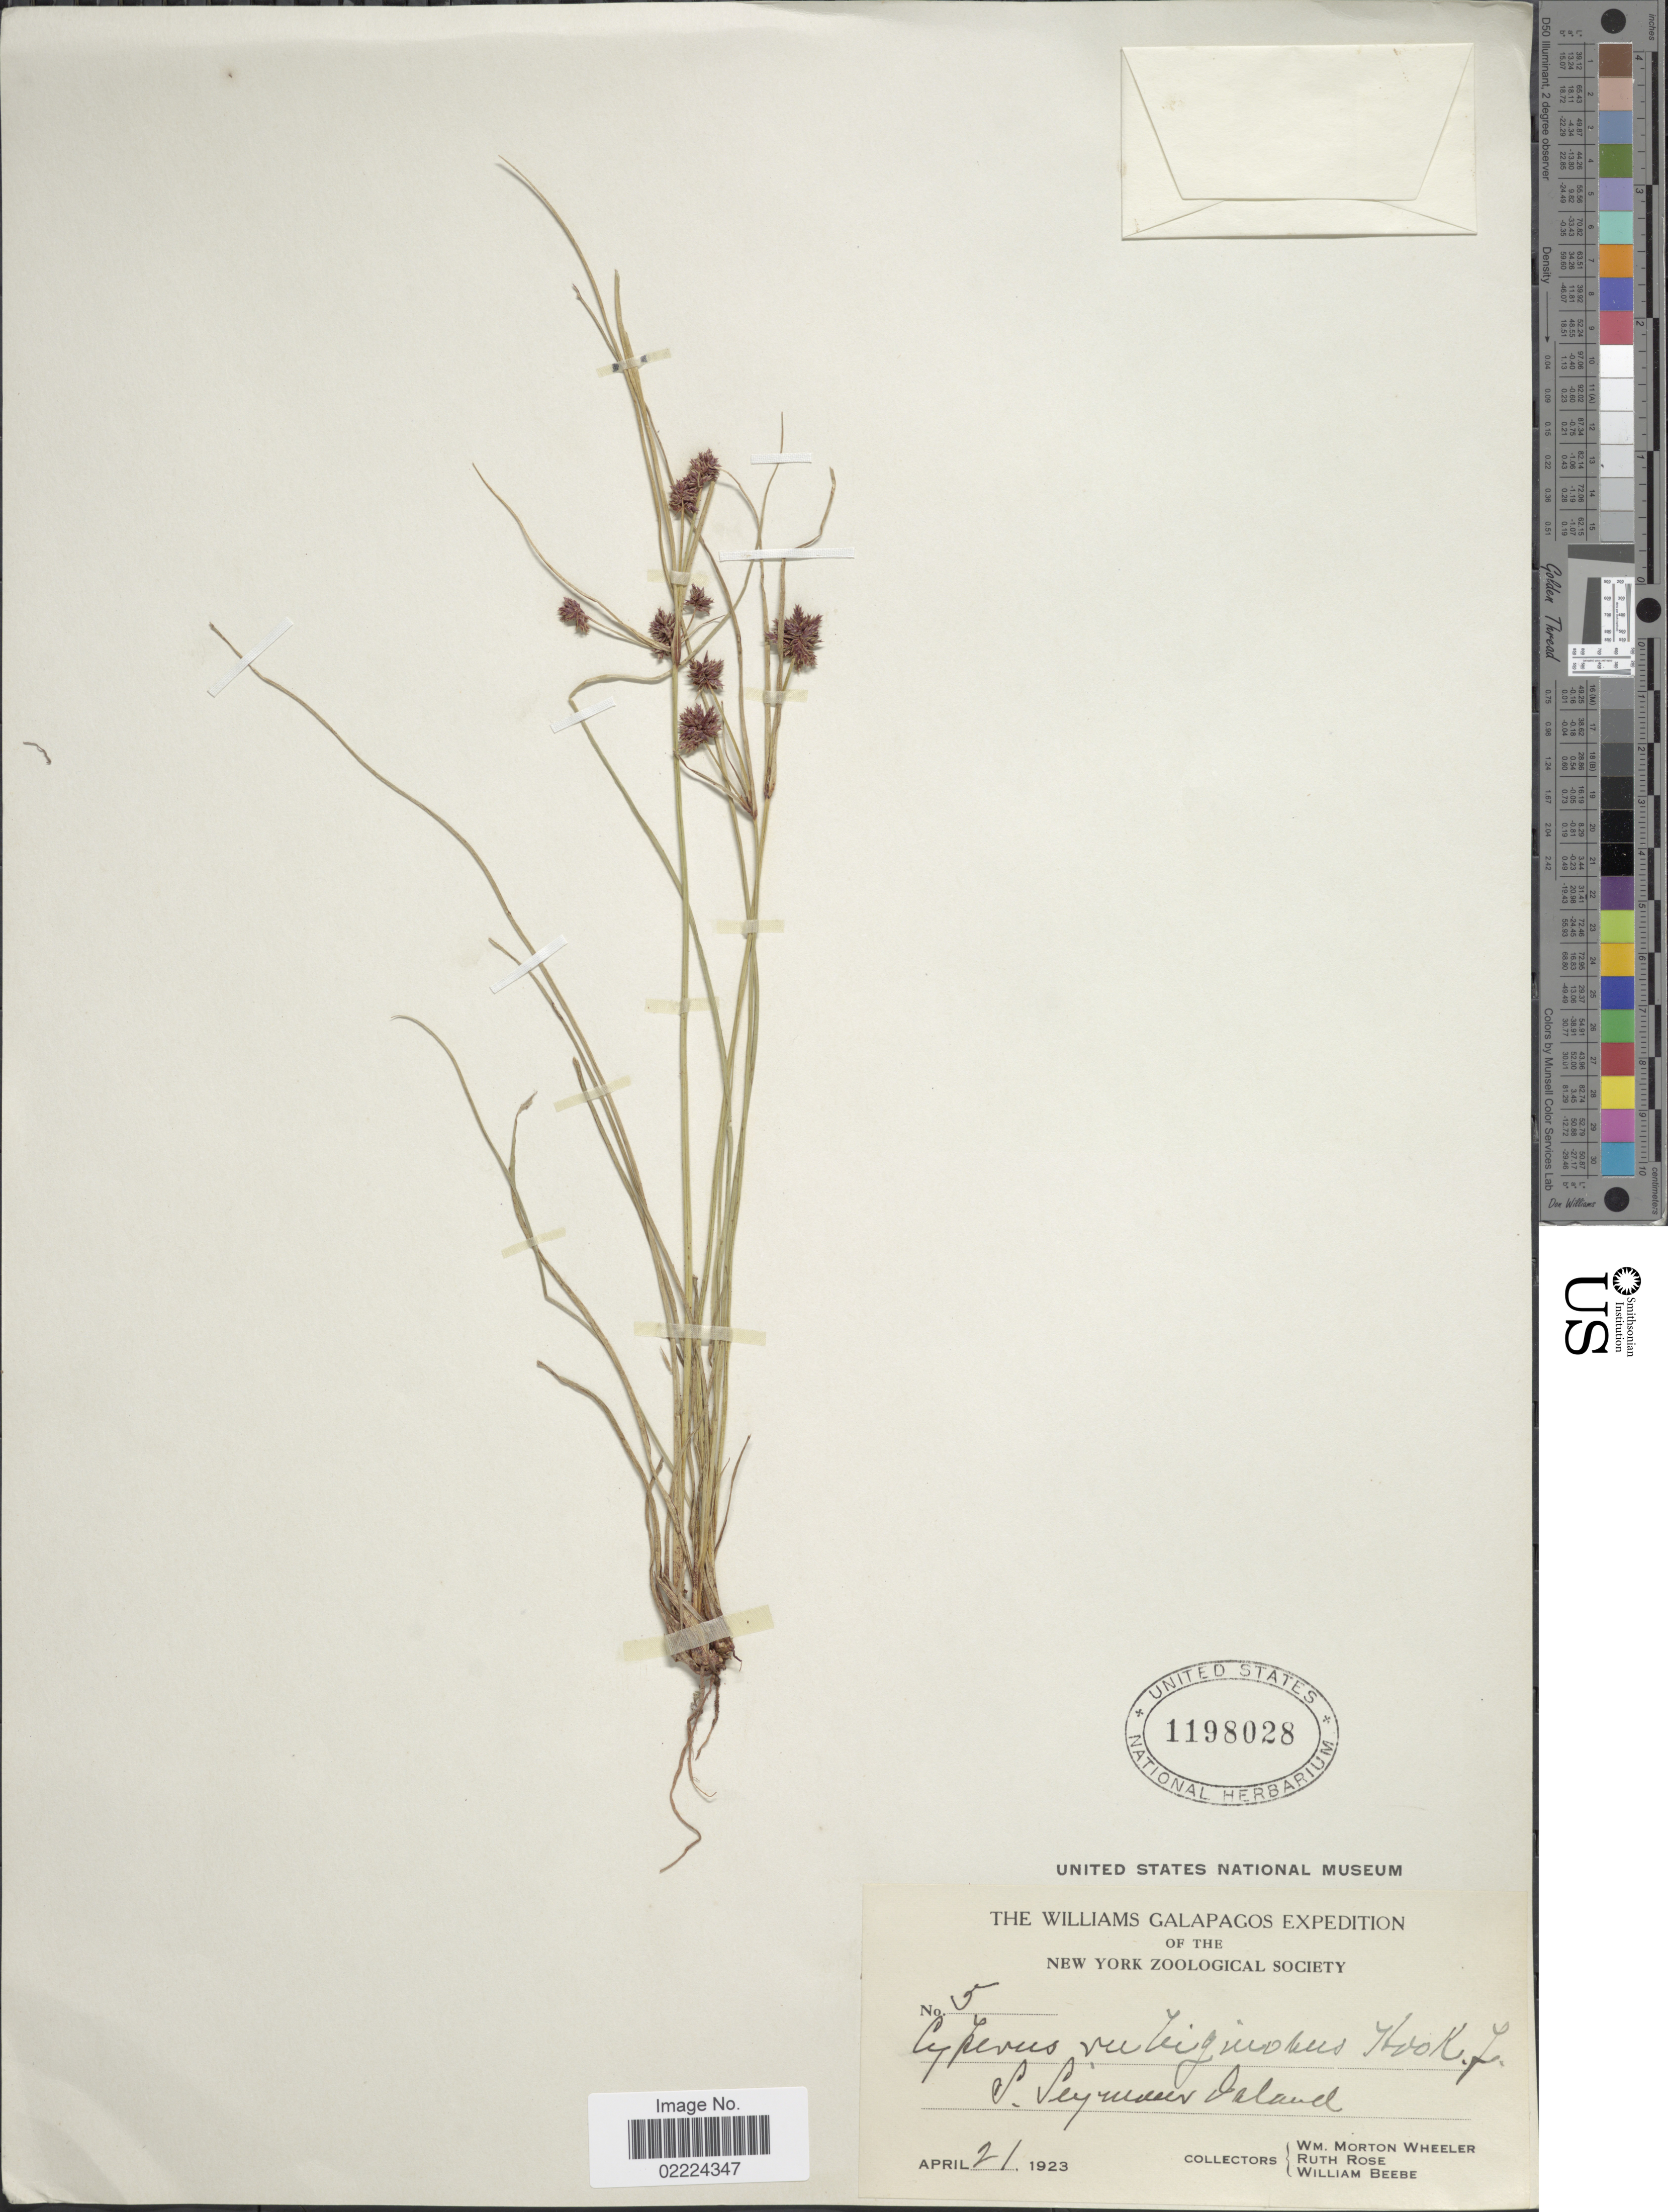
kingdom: Plantae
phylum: Tracheophyta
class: Liliopsida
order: Poales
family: Cyperaceae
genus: Cyperus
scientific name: Cyperus rubiginosus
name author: Hook. f.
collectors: W. Wheeler, R. Rose & W. Beebe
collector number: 5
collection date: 1923-04-21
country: Ecuador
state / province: Colón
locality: Galapagos, S. Seymour Island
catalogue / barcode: US 1198028